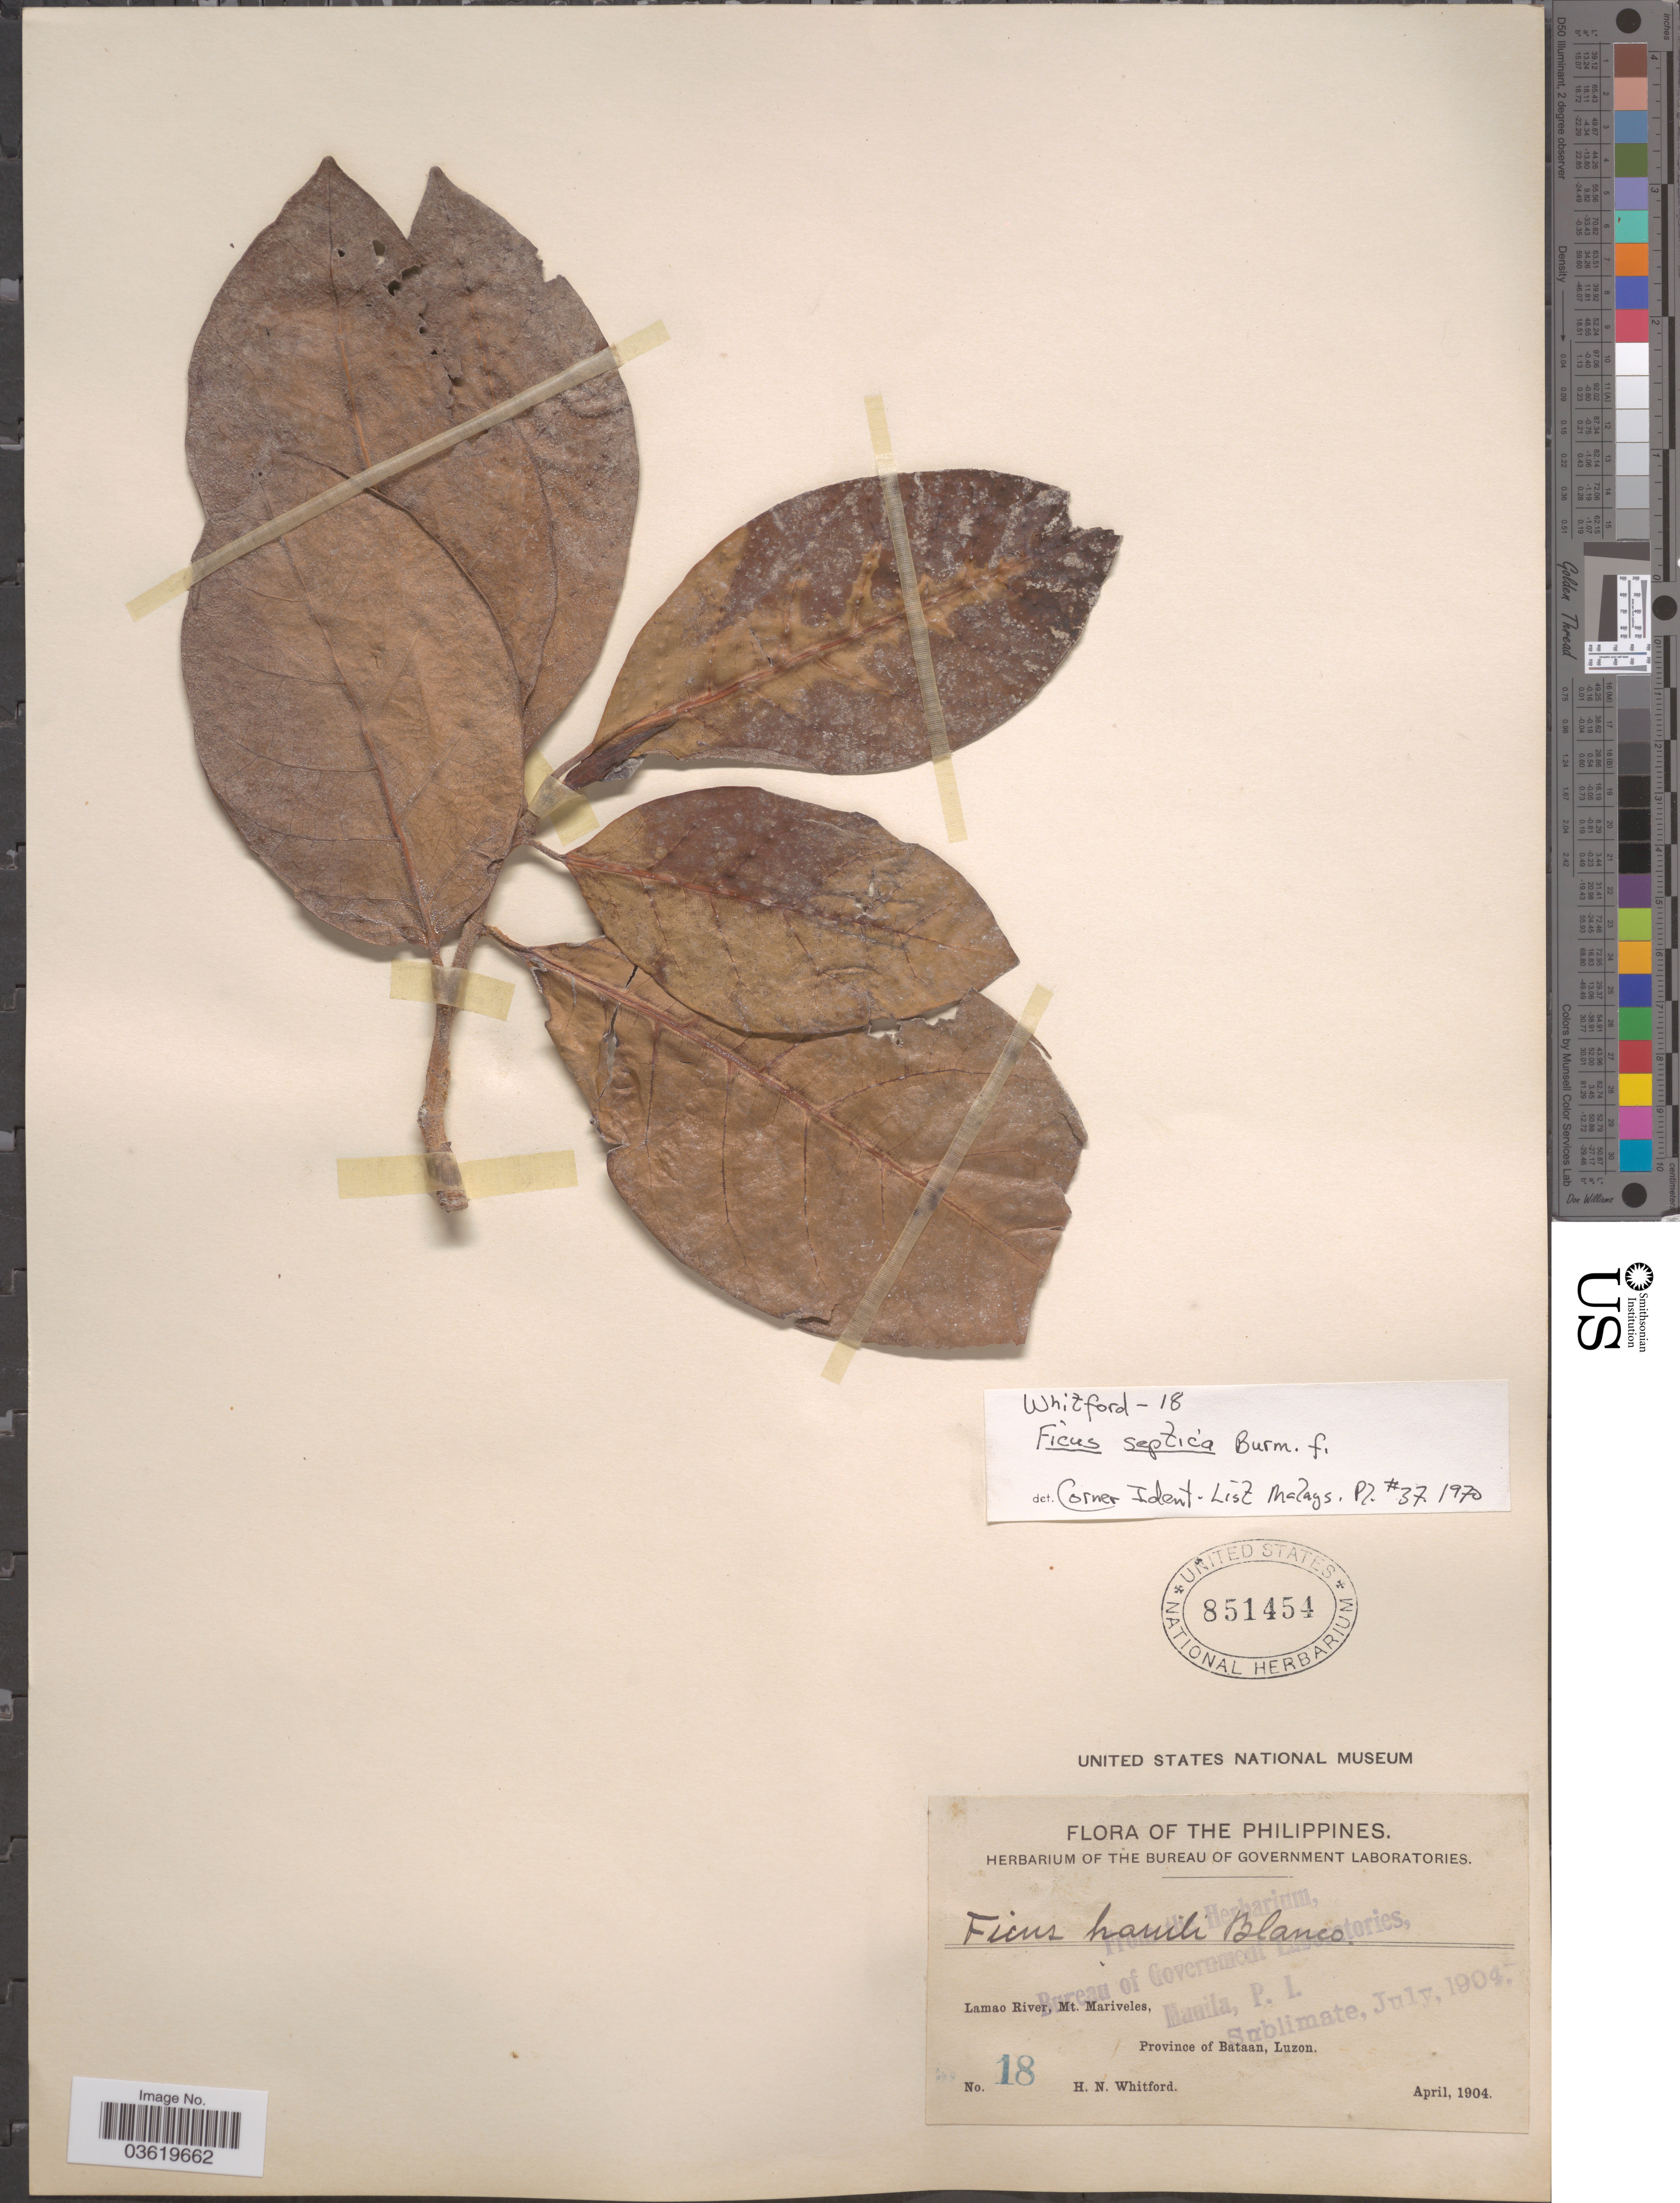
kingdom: Plantae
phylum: Tracheophyta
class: Magnoliopsida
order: Rosales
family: Moraceae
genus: Ficus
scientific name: Ficus septica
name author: Burm. f.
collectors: H. N. Whitford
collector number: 18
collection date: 1904-04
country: Philippines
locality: Lamao River, Mt. Mariveles, Province of Bataan, Luzon.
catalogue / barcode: US 851454